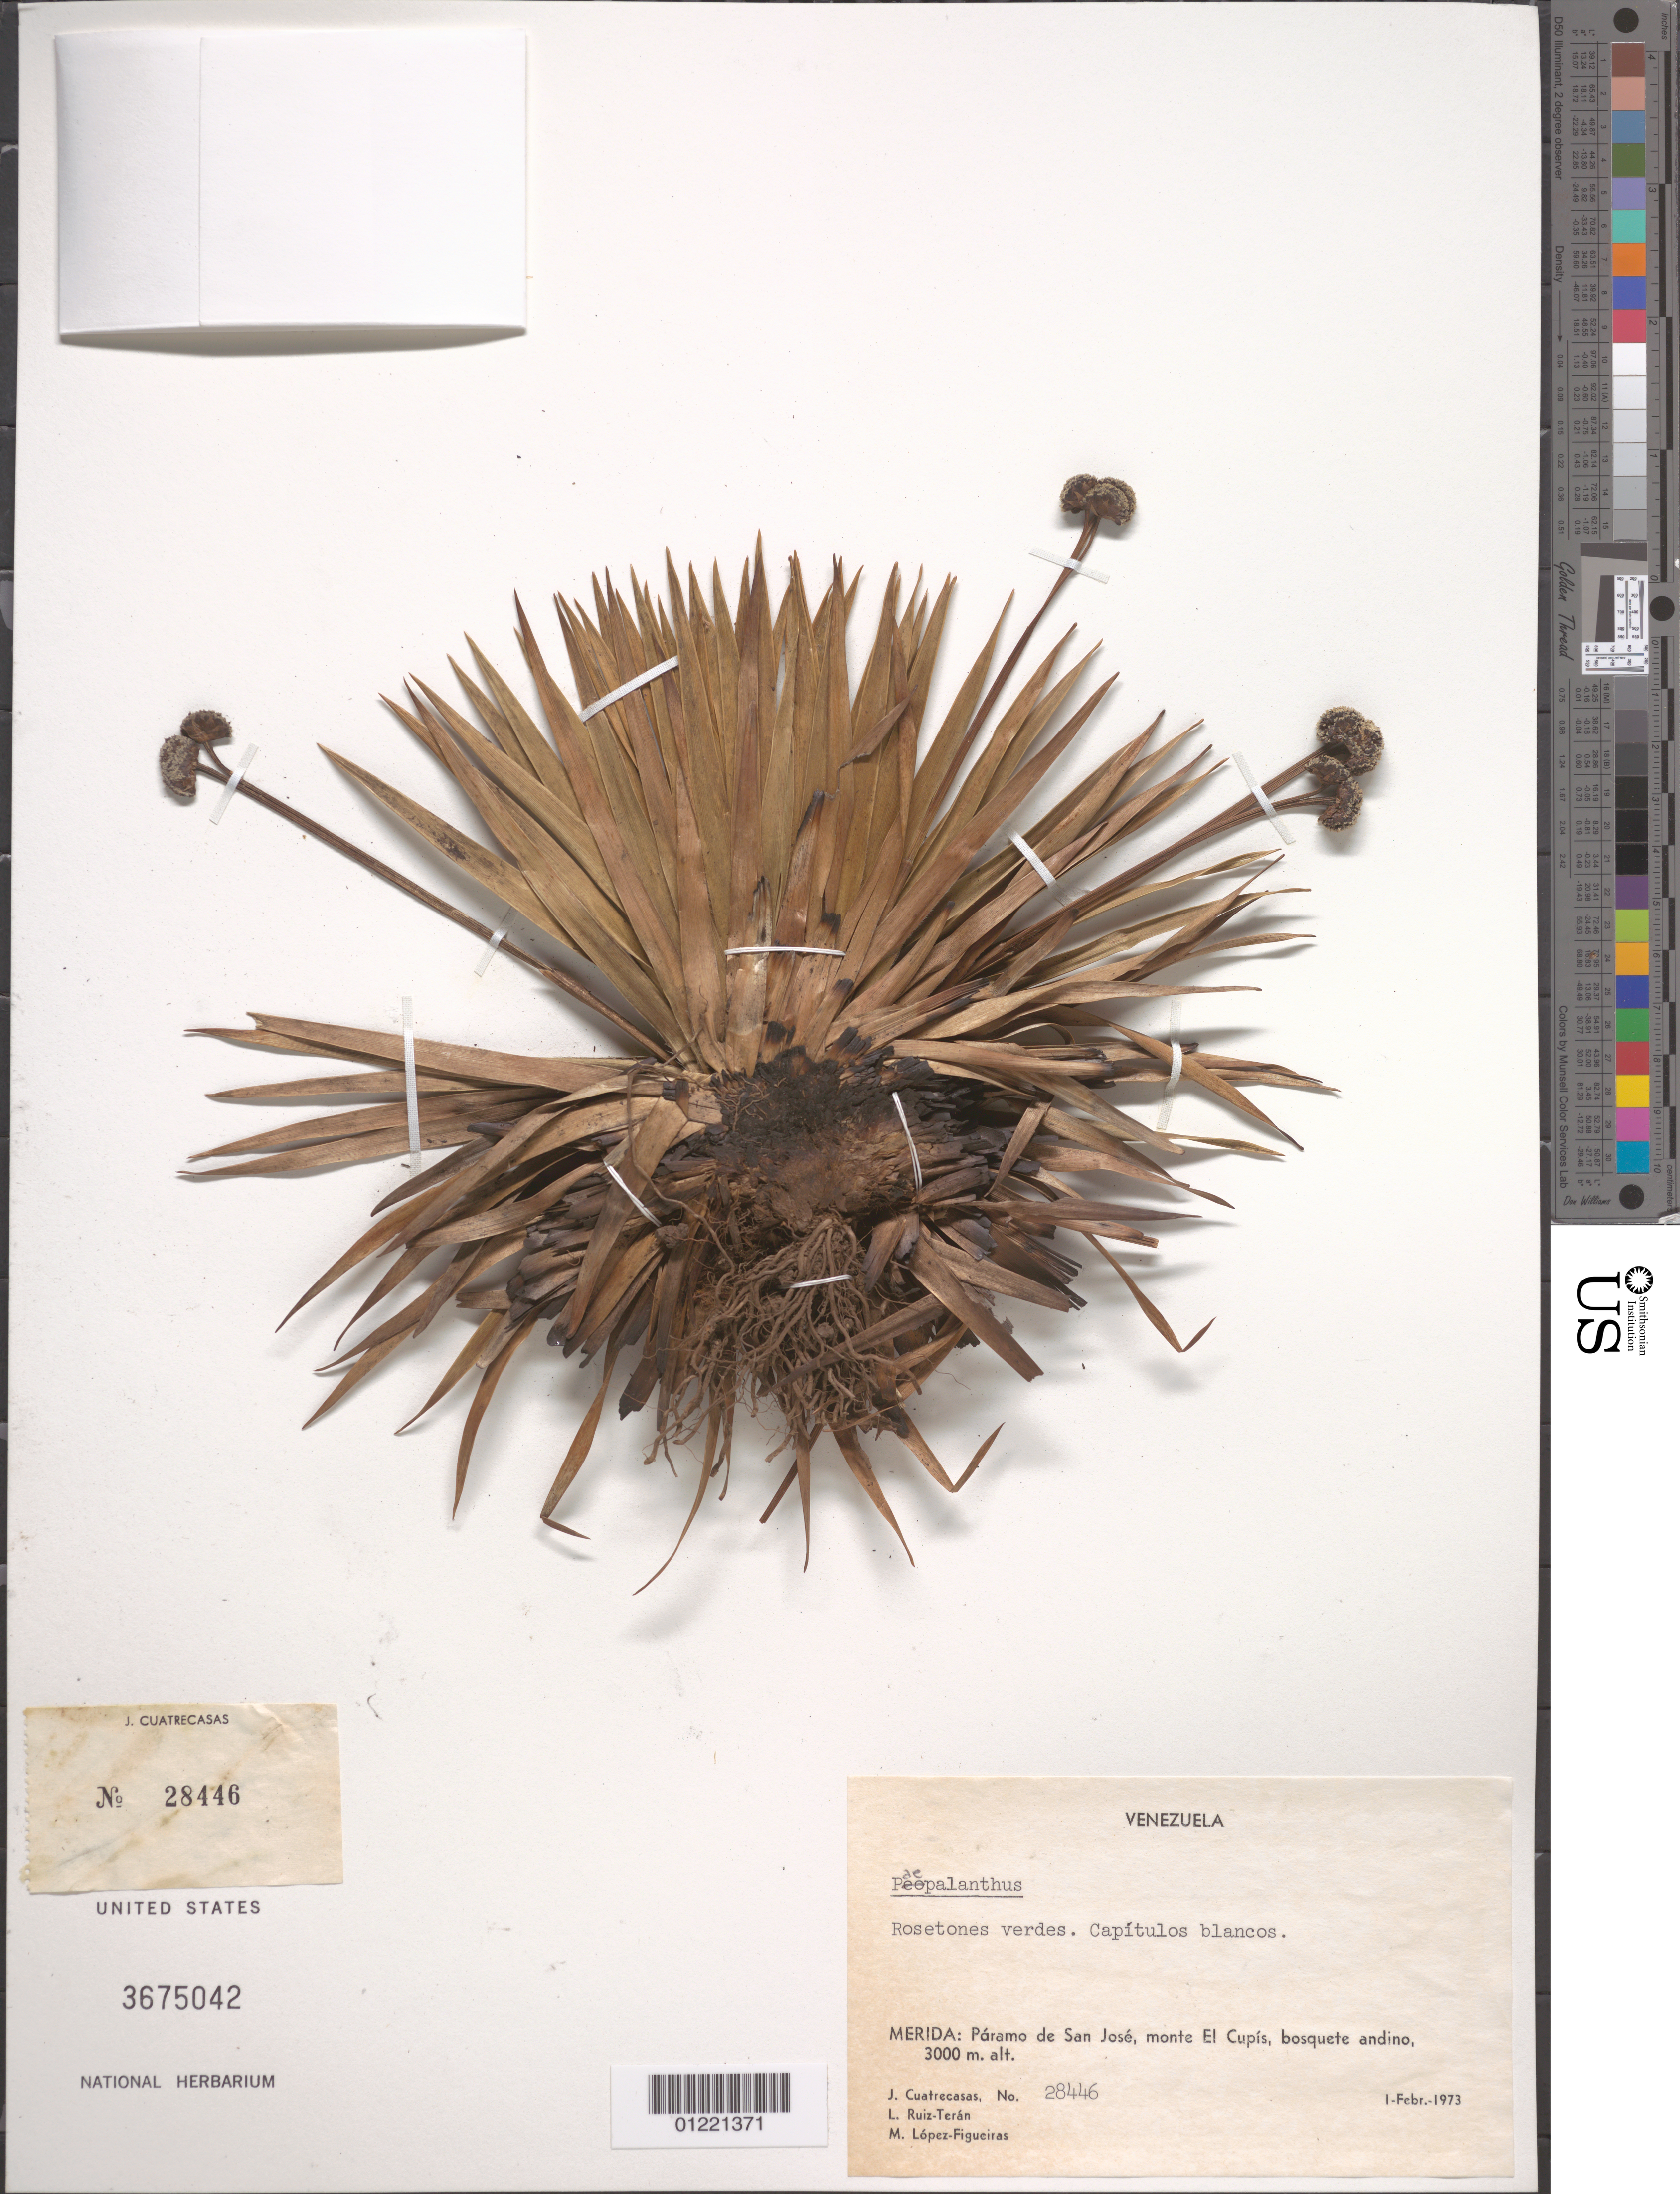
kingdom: Plantae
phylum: Tracheophyta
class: Liliopsida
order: Poales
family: Eriocaulaceae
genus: Paepalanthus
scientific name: Paepalanthus petraeus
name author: Körn. in Mart.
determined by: Sauthier, Laura Jeanne, (SPF), Universidade de Sao Paulo (BRAZIL)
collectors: J. Cuatrecasas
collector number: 28446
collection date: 1973-02-01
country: Venezuela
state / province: Mérida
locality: Páramo de San José, monte El Cupís, bosquete andino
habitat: bosquete andino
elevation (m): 3000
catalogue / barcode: US 3675042